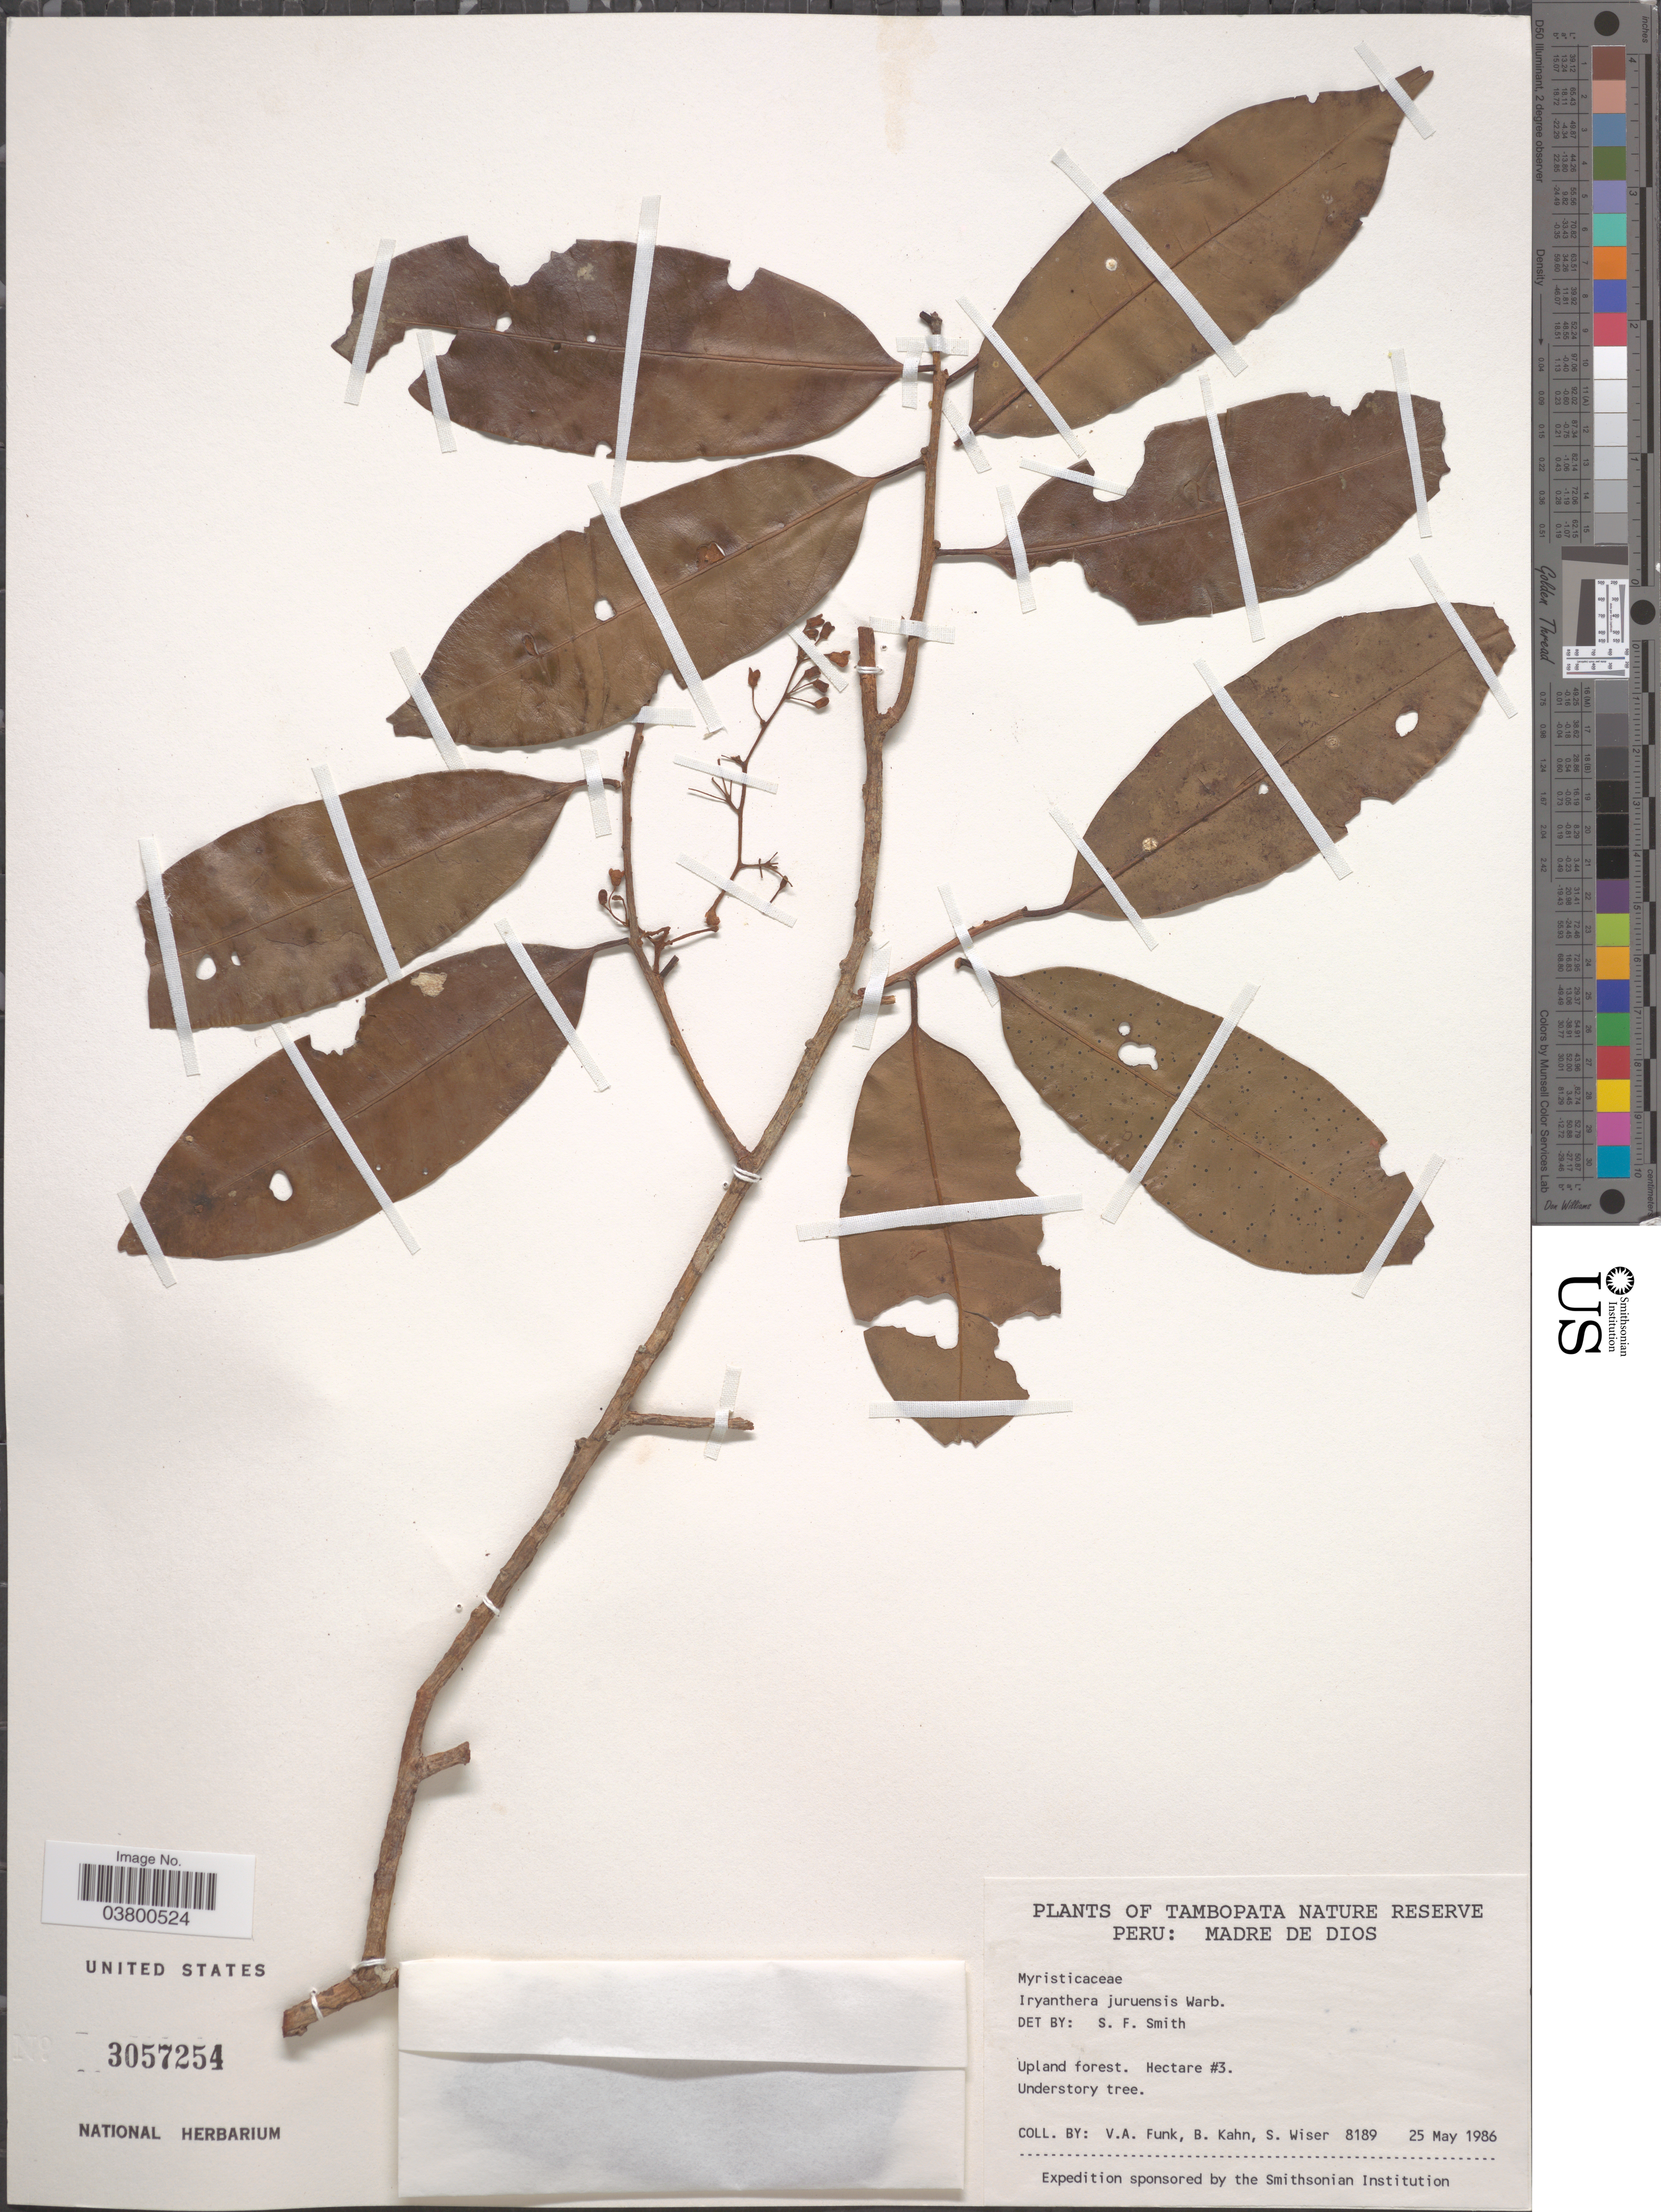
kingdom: Plantae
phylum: Tracheophyta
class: Magnoliopsida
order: Magnoliales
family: Myristicaceae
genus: Iryanthera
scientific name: Iryanthera juruensis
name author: Warb.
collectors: V. Funk, B. Kahn & S. Wiser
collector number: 8189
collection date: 1986-05-25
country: Peru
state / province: Madre de Dios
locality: Tambopata Nature Reserve. Hectare #3.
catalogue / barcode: US 3057254